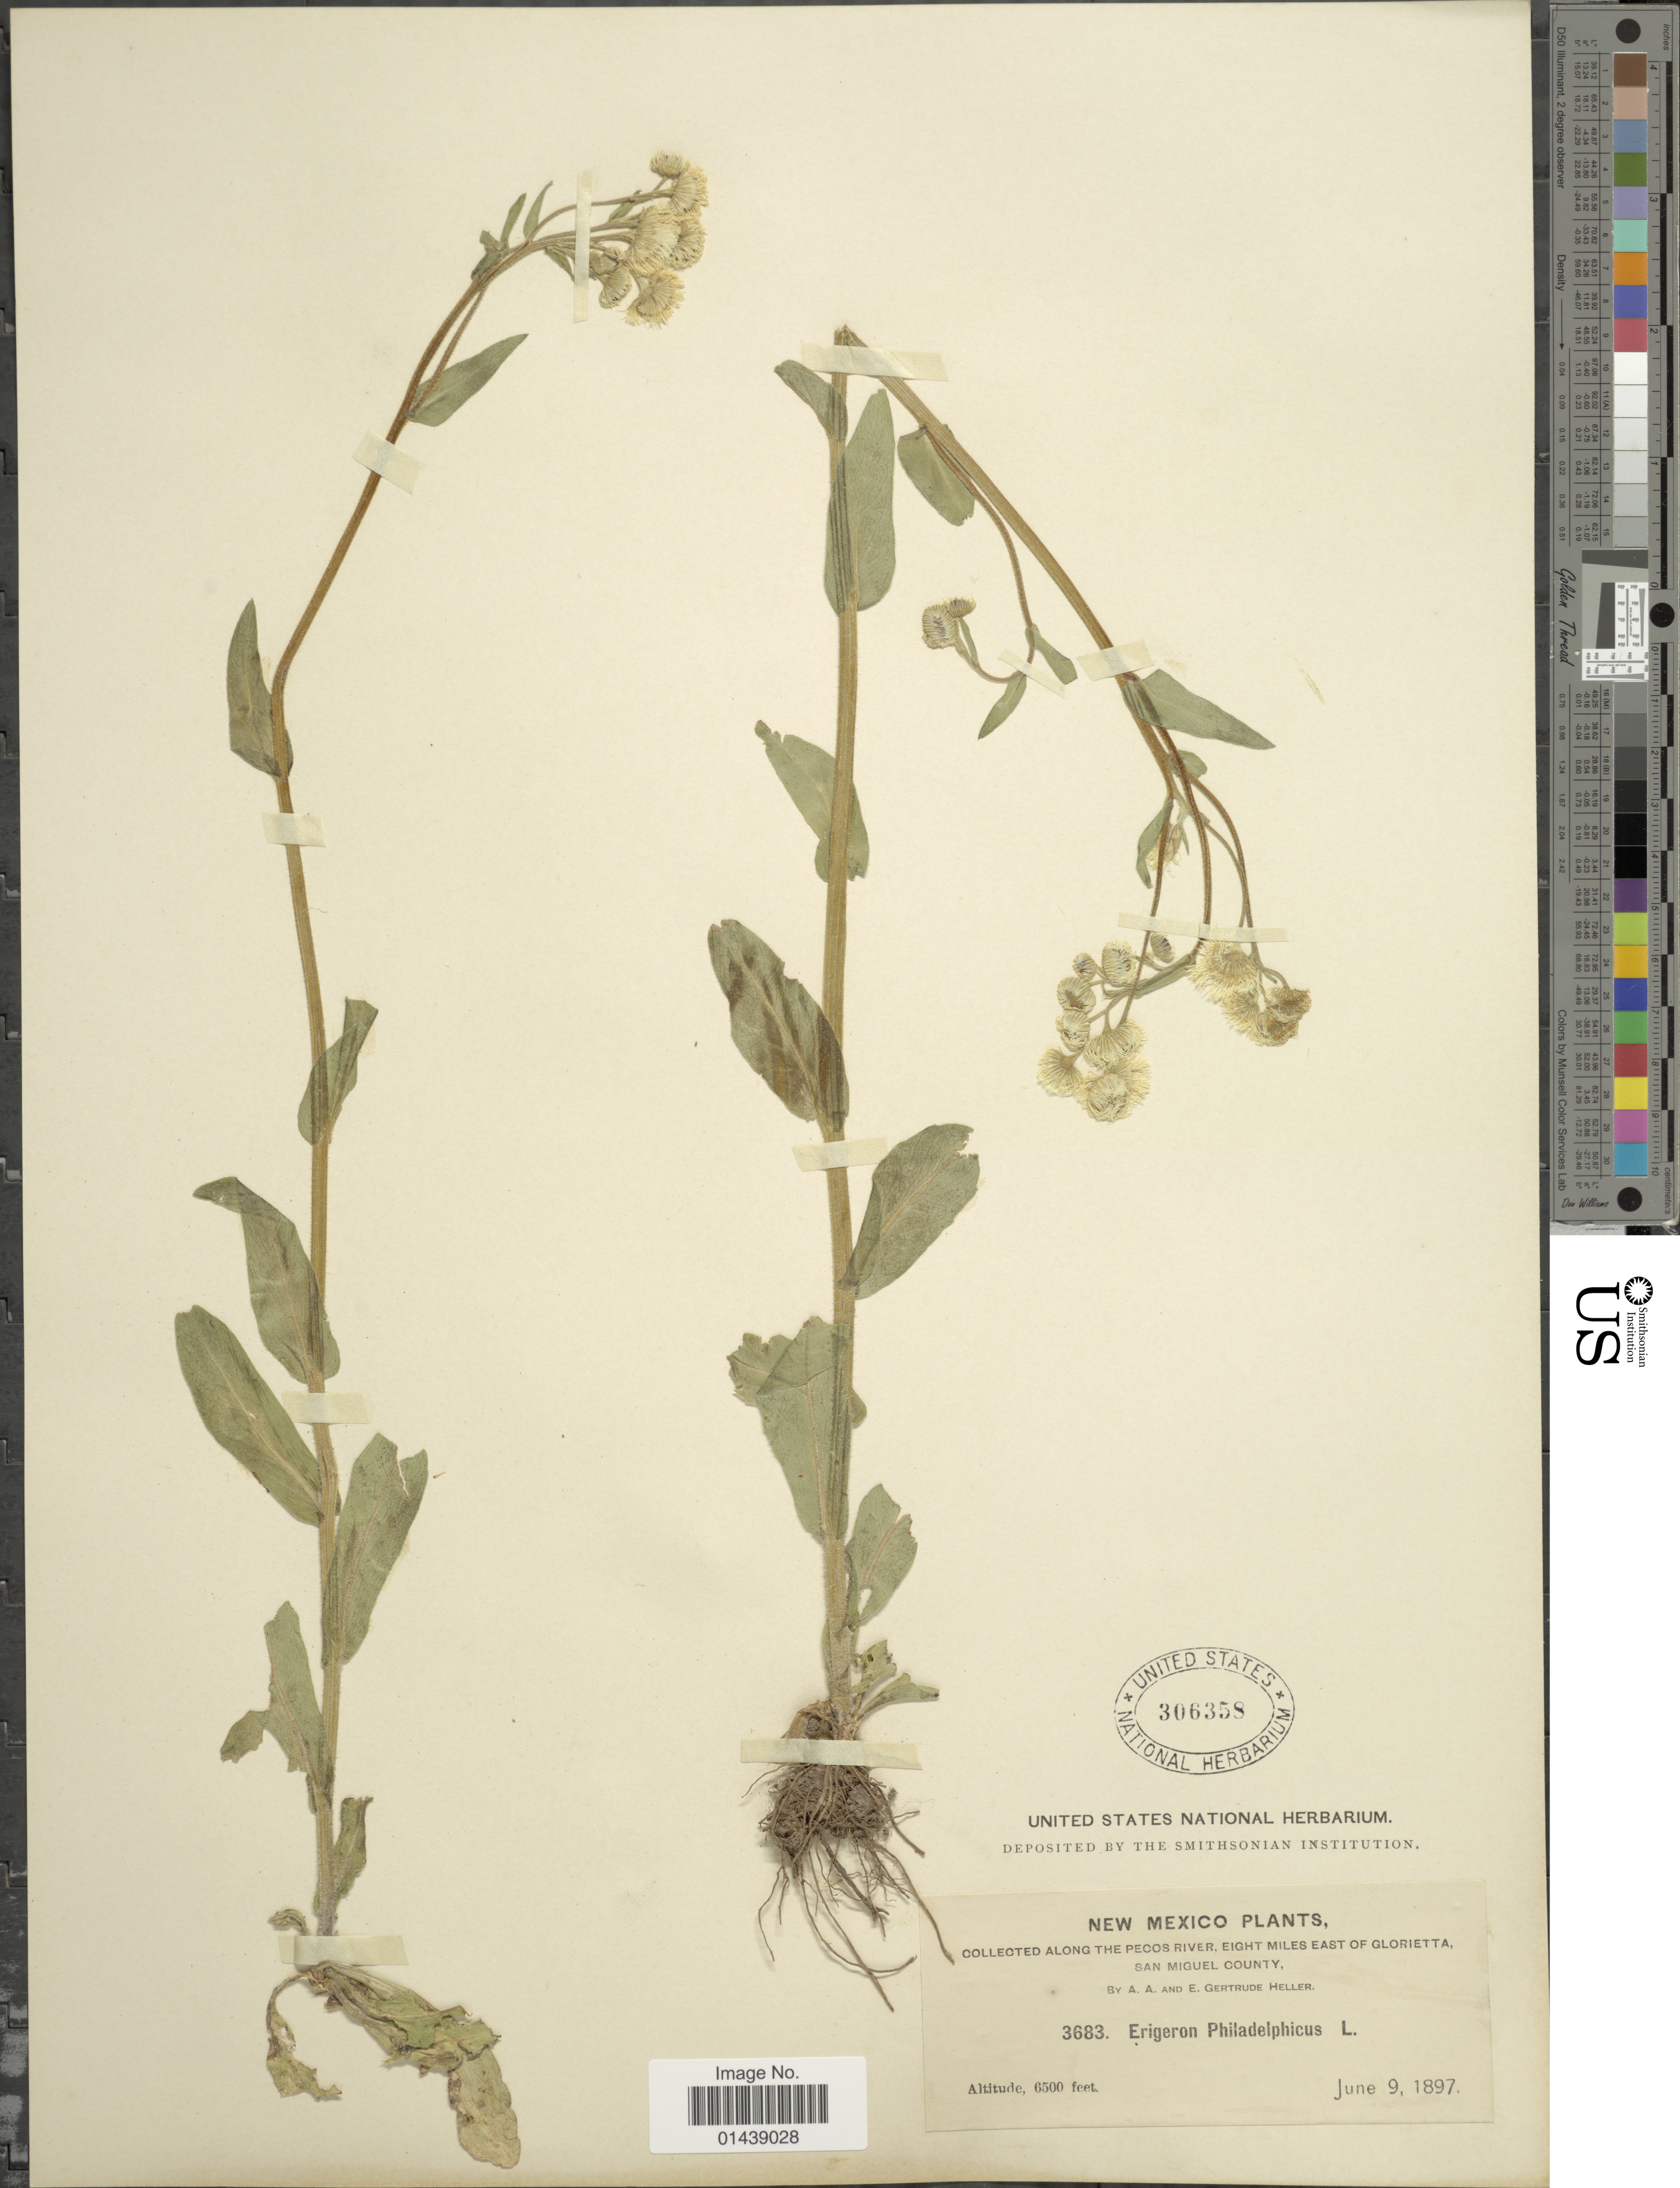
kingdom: Plantae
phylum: Tracheophyta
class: Magnoliopsida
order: Asterales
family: Asteraceae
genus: Erigeron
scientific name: Erigeron philadelphicus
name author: L.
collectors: A. A. Heller & E. G. Heller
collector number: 3683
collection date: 1897-06-09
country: United States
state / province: New Mexico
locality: Along the Pecos River, eight miles east of Glorietta, San Miguel County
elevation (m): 1981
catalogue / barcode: US 306358